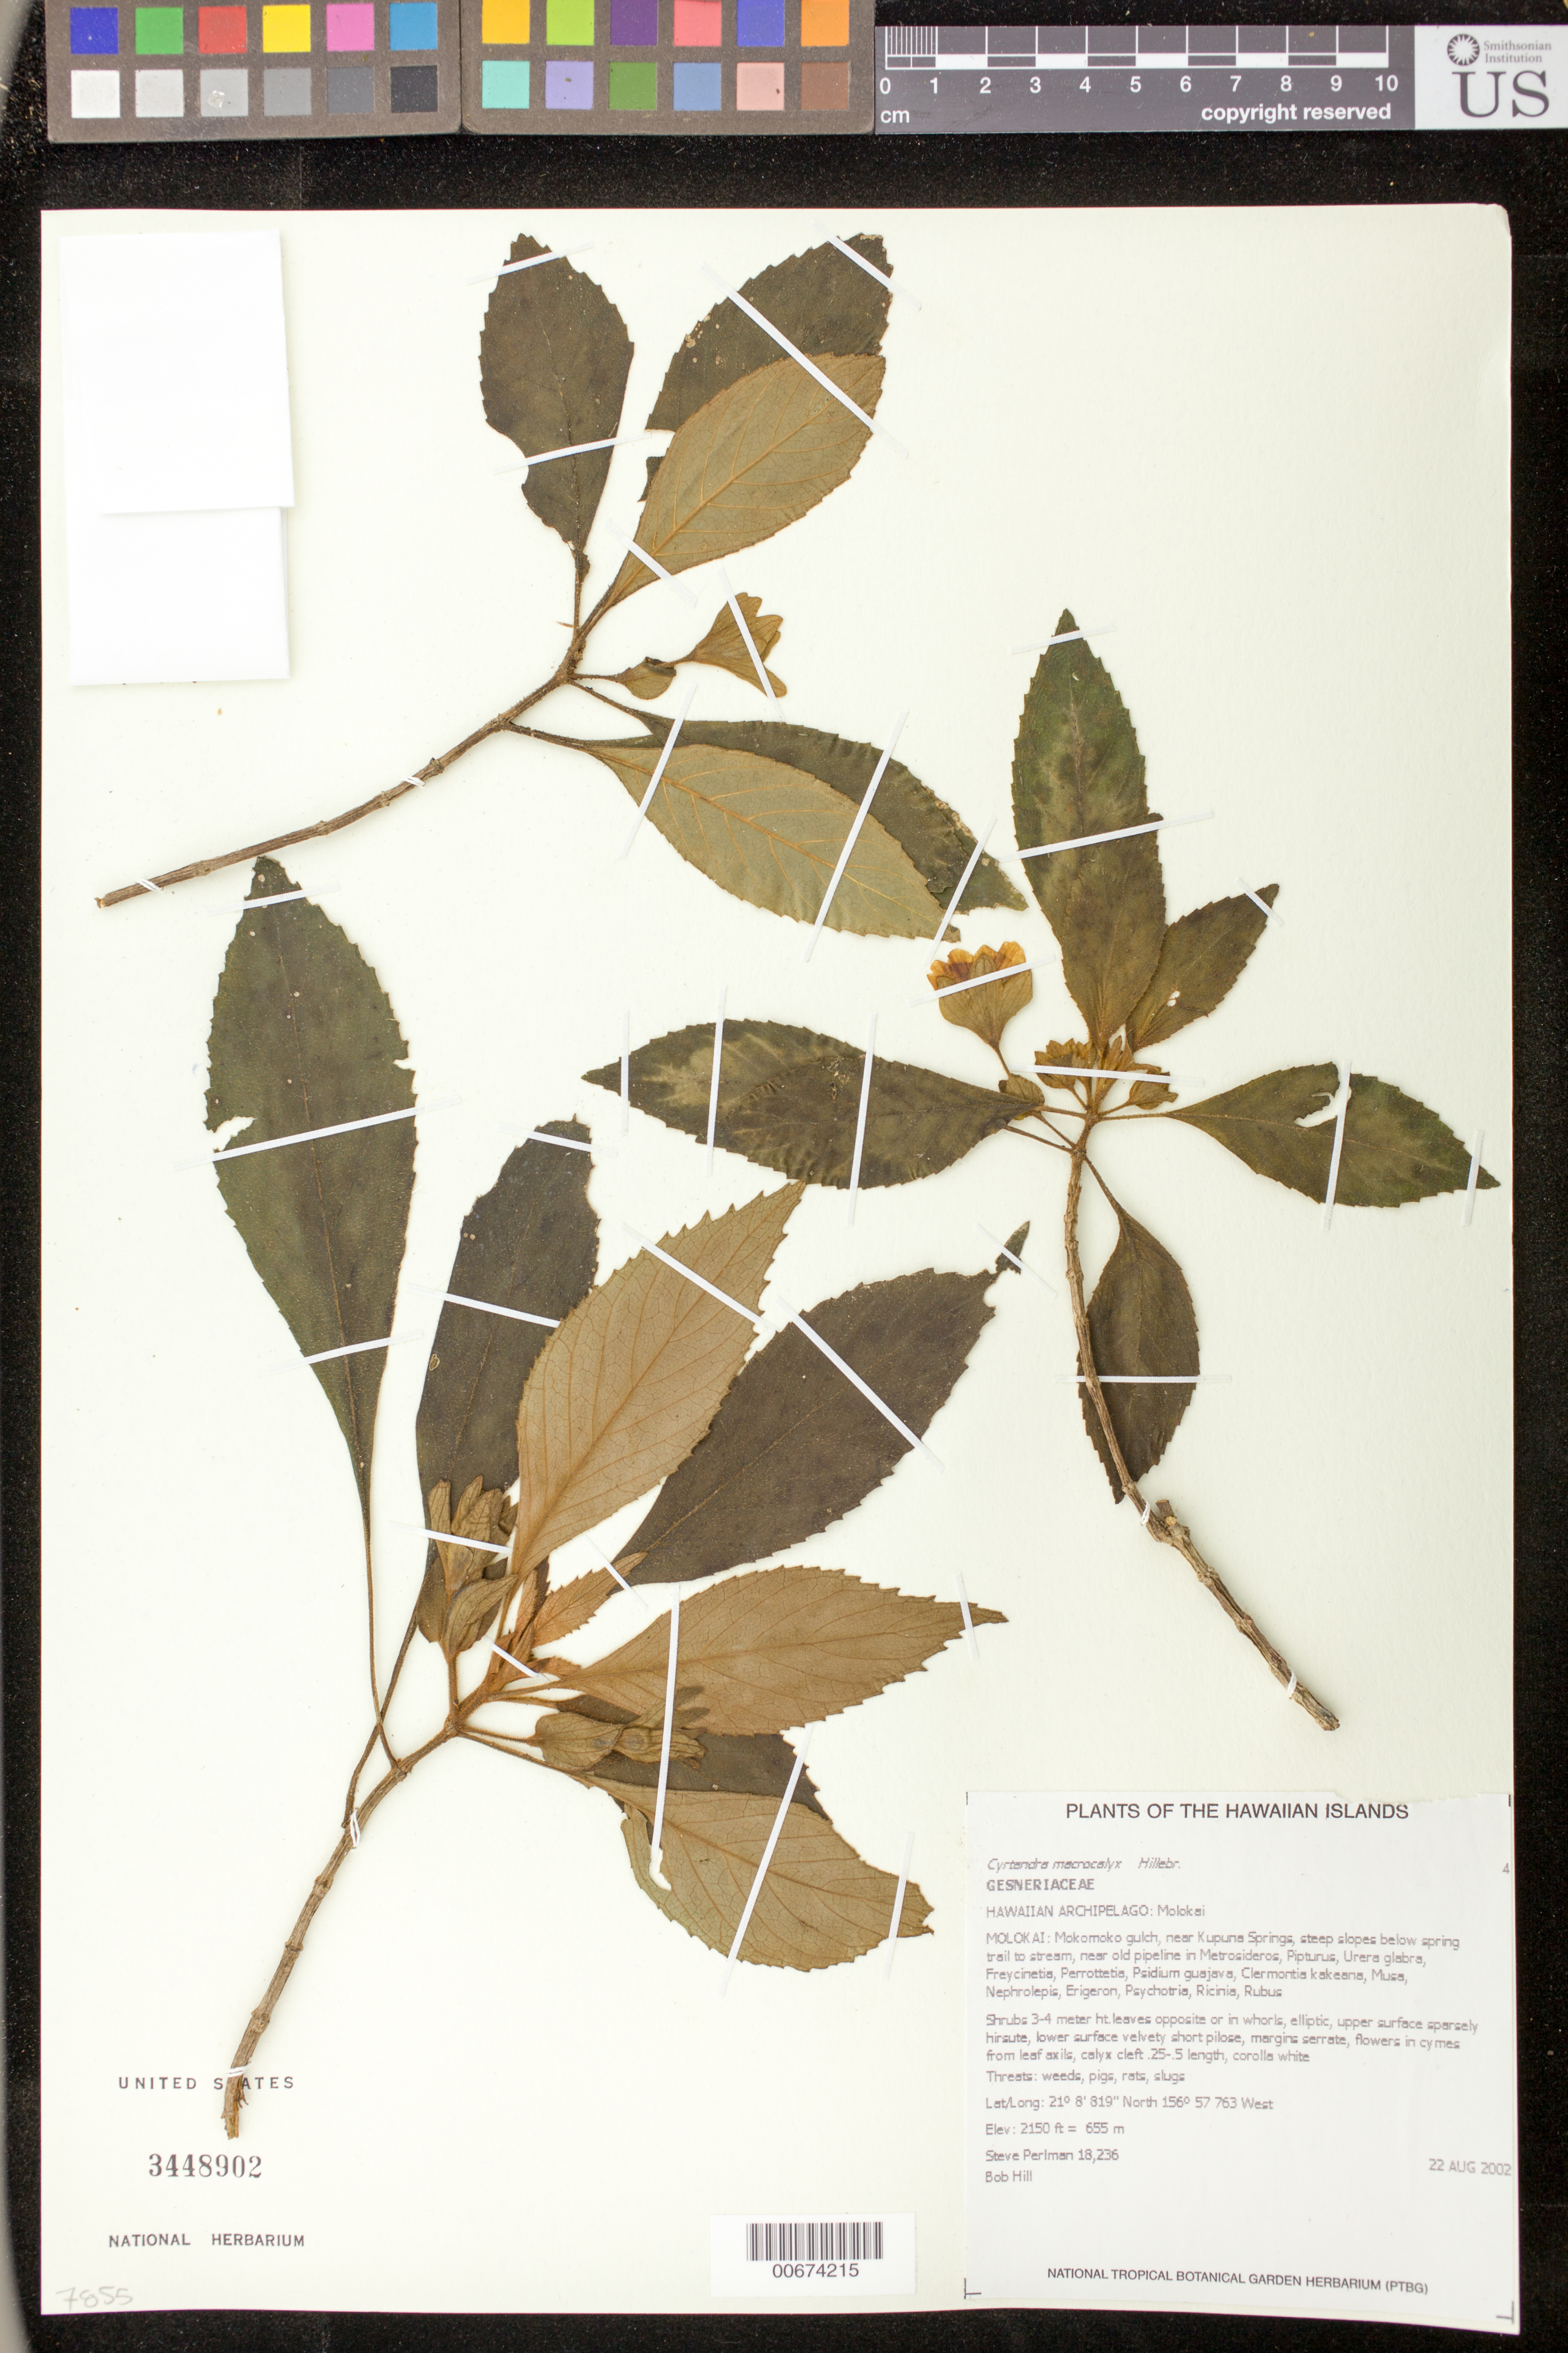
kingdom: Plantae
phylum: Tracheophyta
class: Magnoliopsida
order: Lamiales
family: Gesneriaceae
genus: Cyrtandra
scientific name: Cyrtandra macrocalyx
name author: Hillebr.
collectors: S. P. Perlman & B. Hill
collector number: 18236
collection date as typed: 22 Aug 2002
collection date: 2002-08-22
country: United States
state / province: Hawaii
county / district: Maui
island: Moloka'i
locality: Mokomoko gulch, near Kupuna Springs, steep slopes below spring trail to stream, near old pipeline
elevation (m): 655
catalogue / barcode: US 3448902